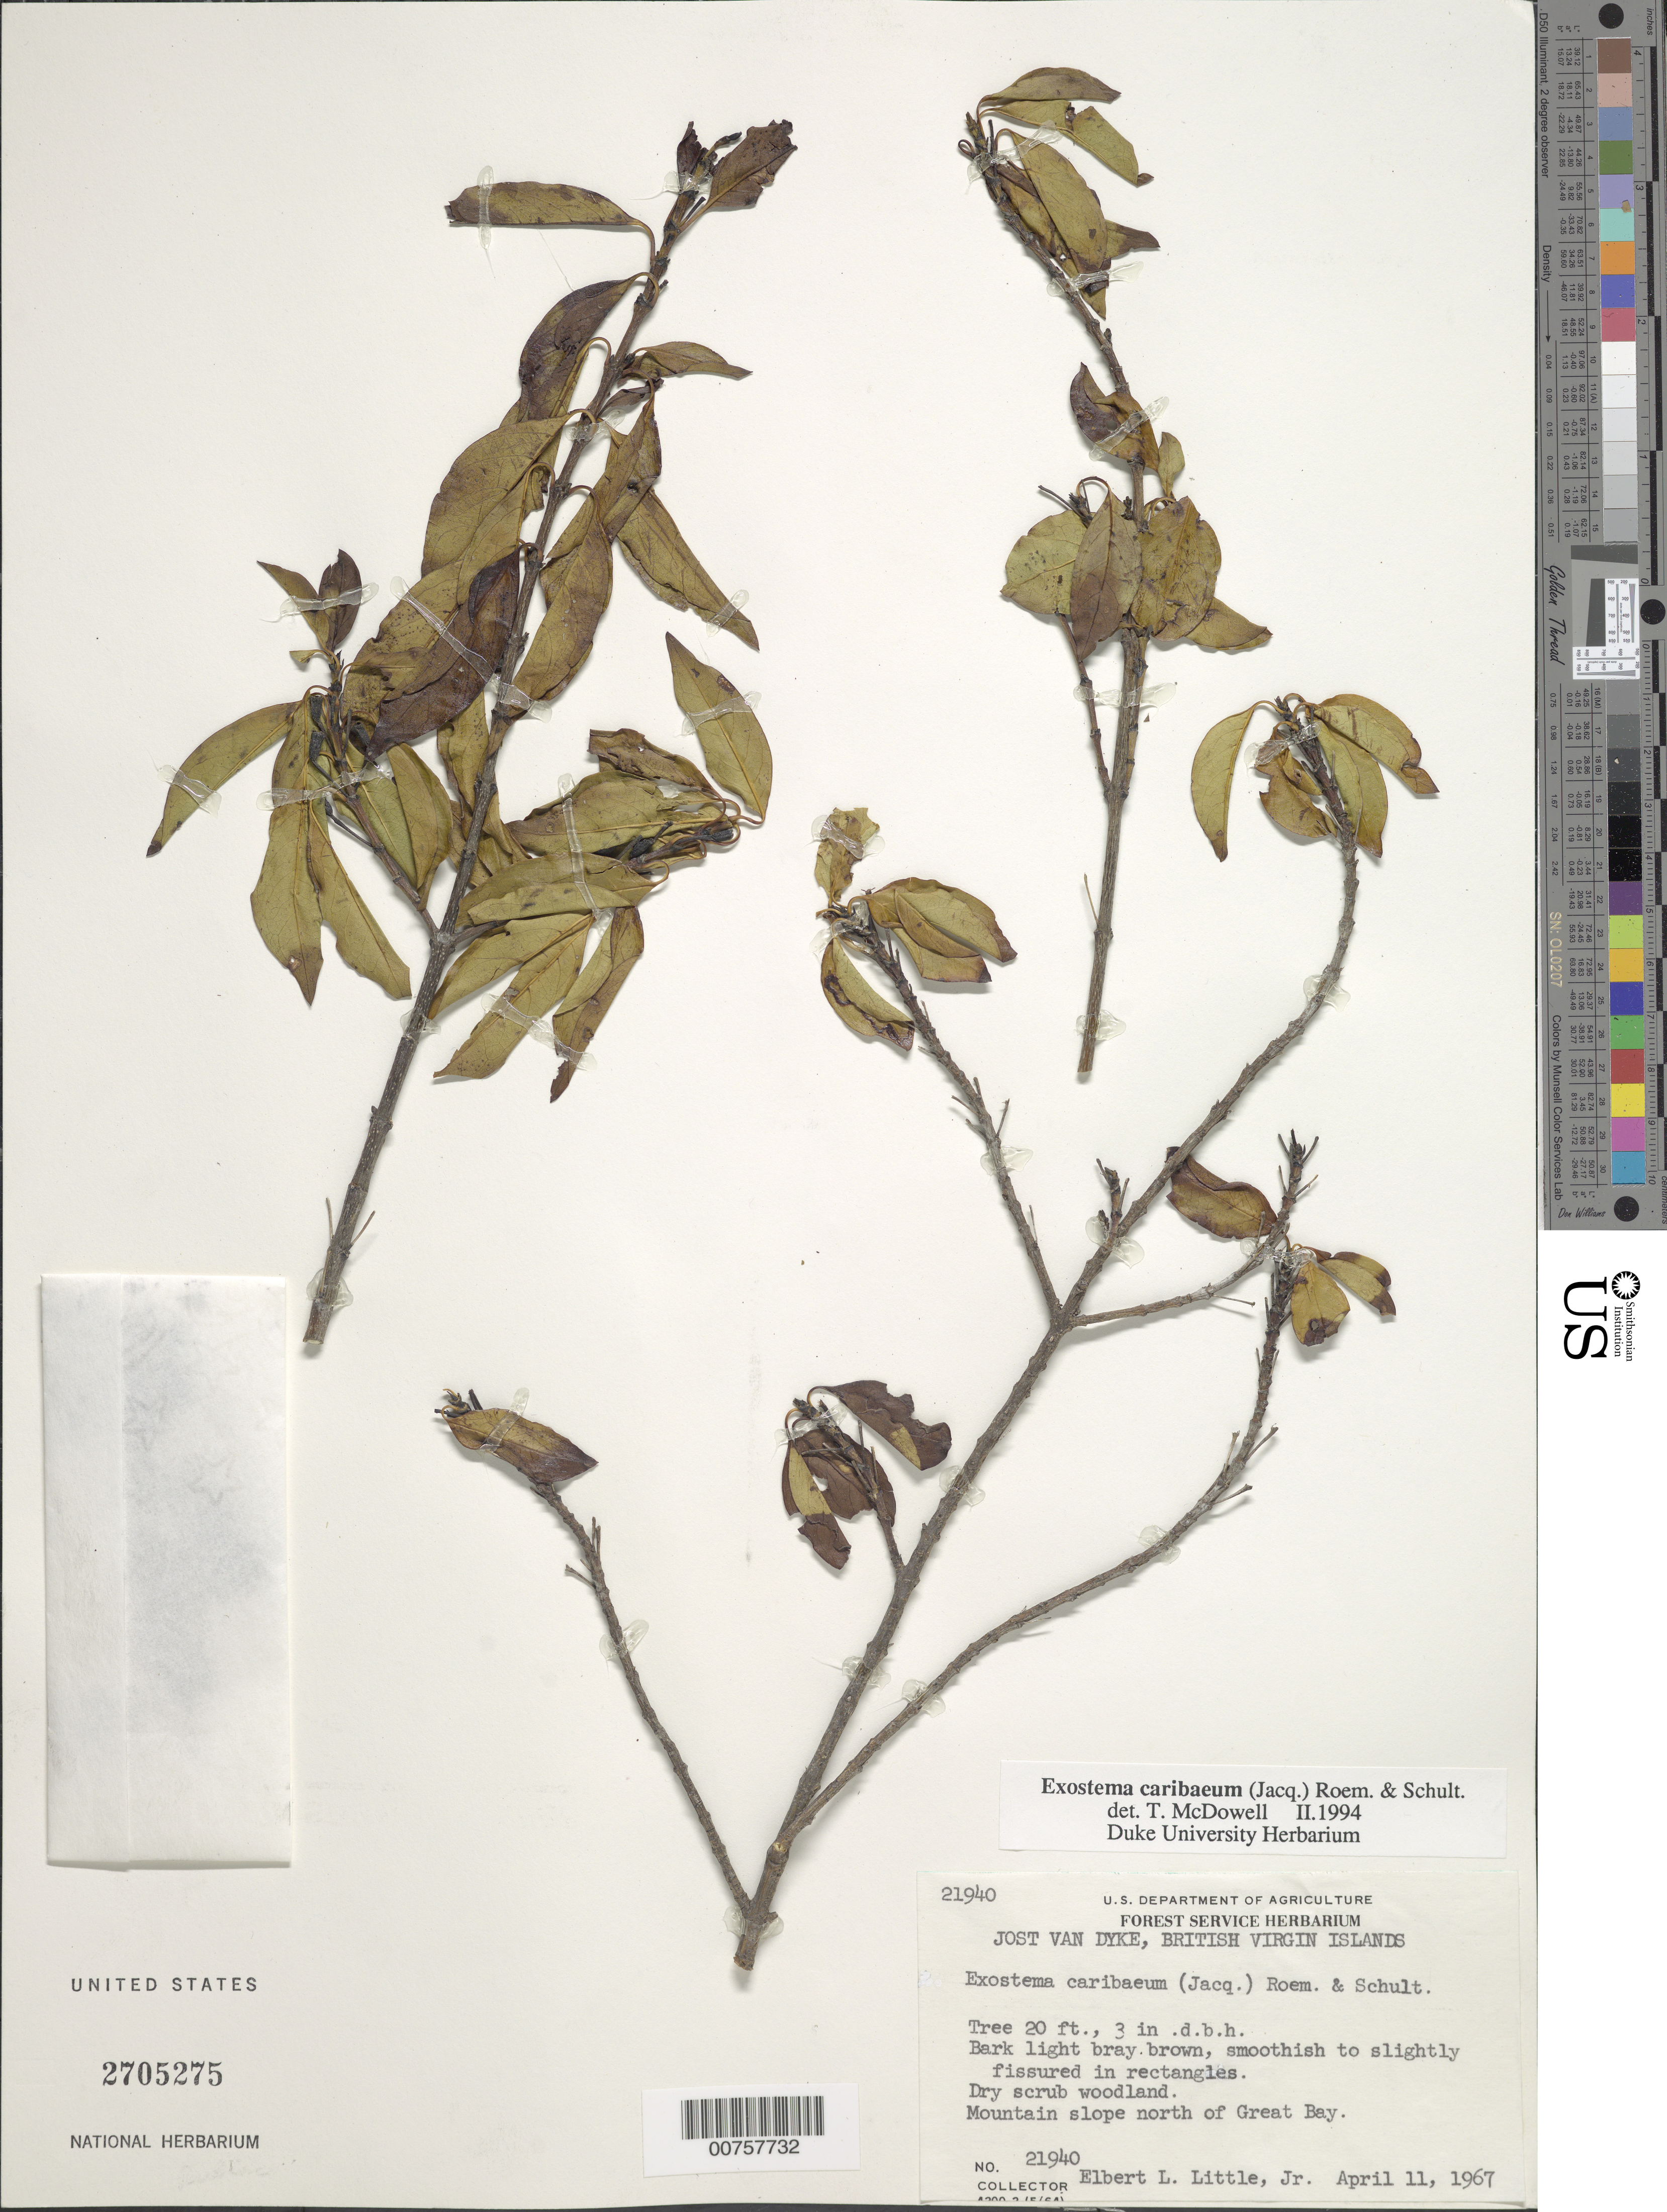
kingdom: Plantae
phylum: Tracheophyta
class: Magnoliopsida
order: Gentianales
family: Rubiaceae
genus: Exostema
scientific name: Exostema caribaeum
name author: (Jacq.) Roem. & Schult.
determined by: McDowell, T.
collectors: E. L. Little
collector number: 21940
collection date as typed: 11 Apr 1967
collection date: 1967-04-11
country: British Virgin Islands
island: Jost Van Dyke Island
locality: Mountain slope north of Great Bay.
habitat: Dry scrub woodland.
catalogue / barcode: US 2705275